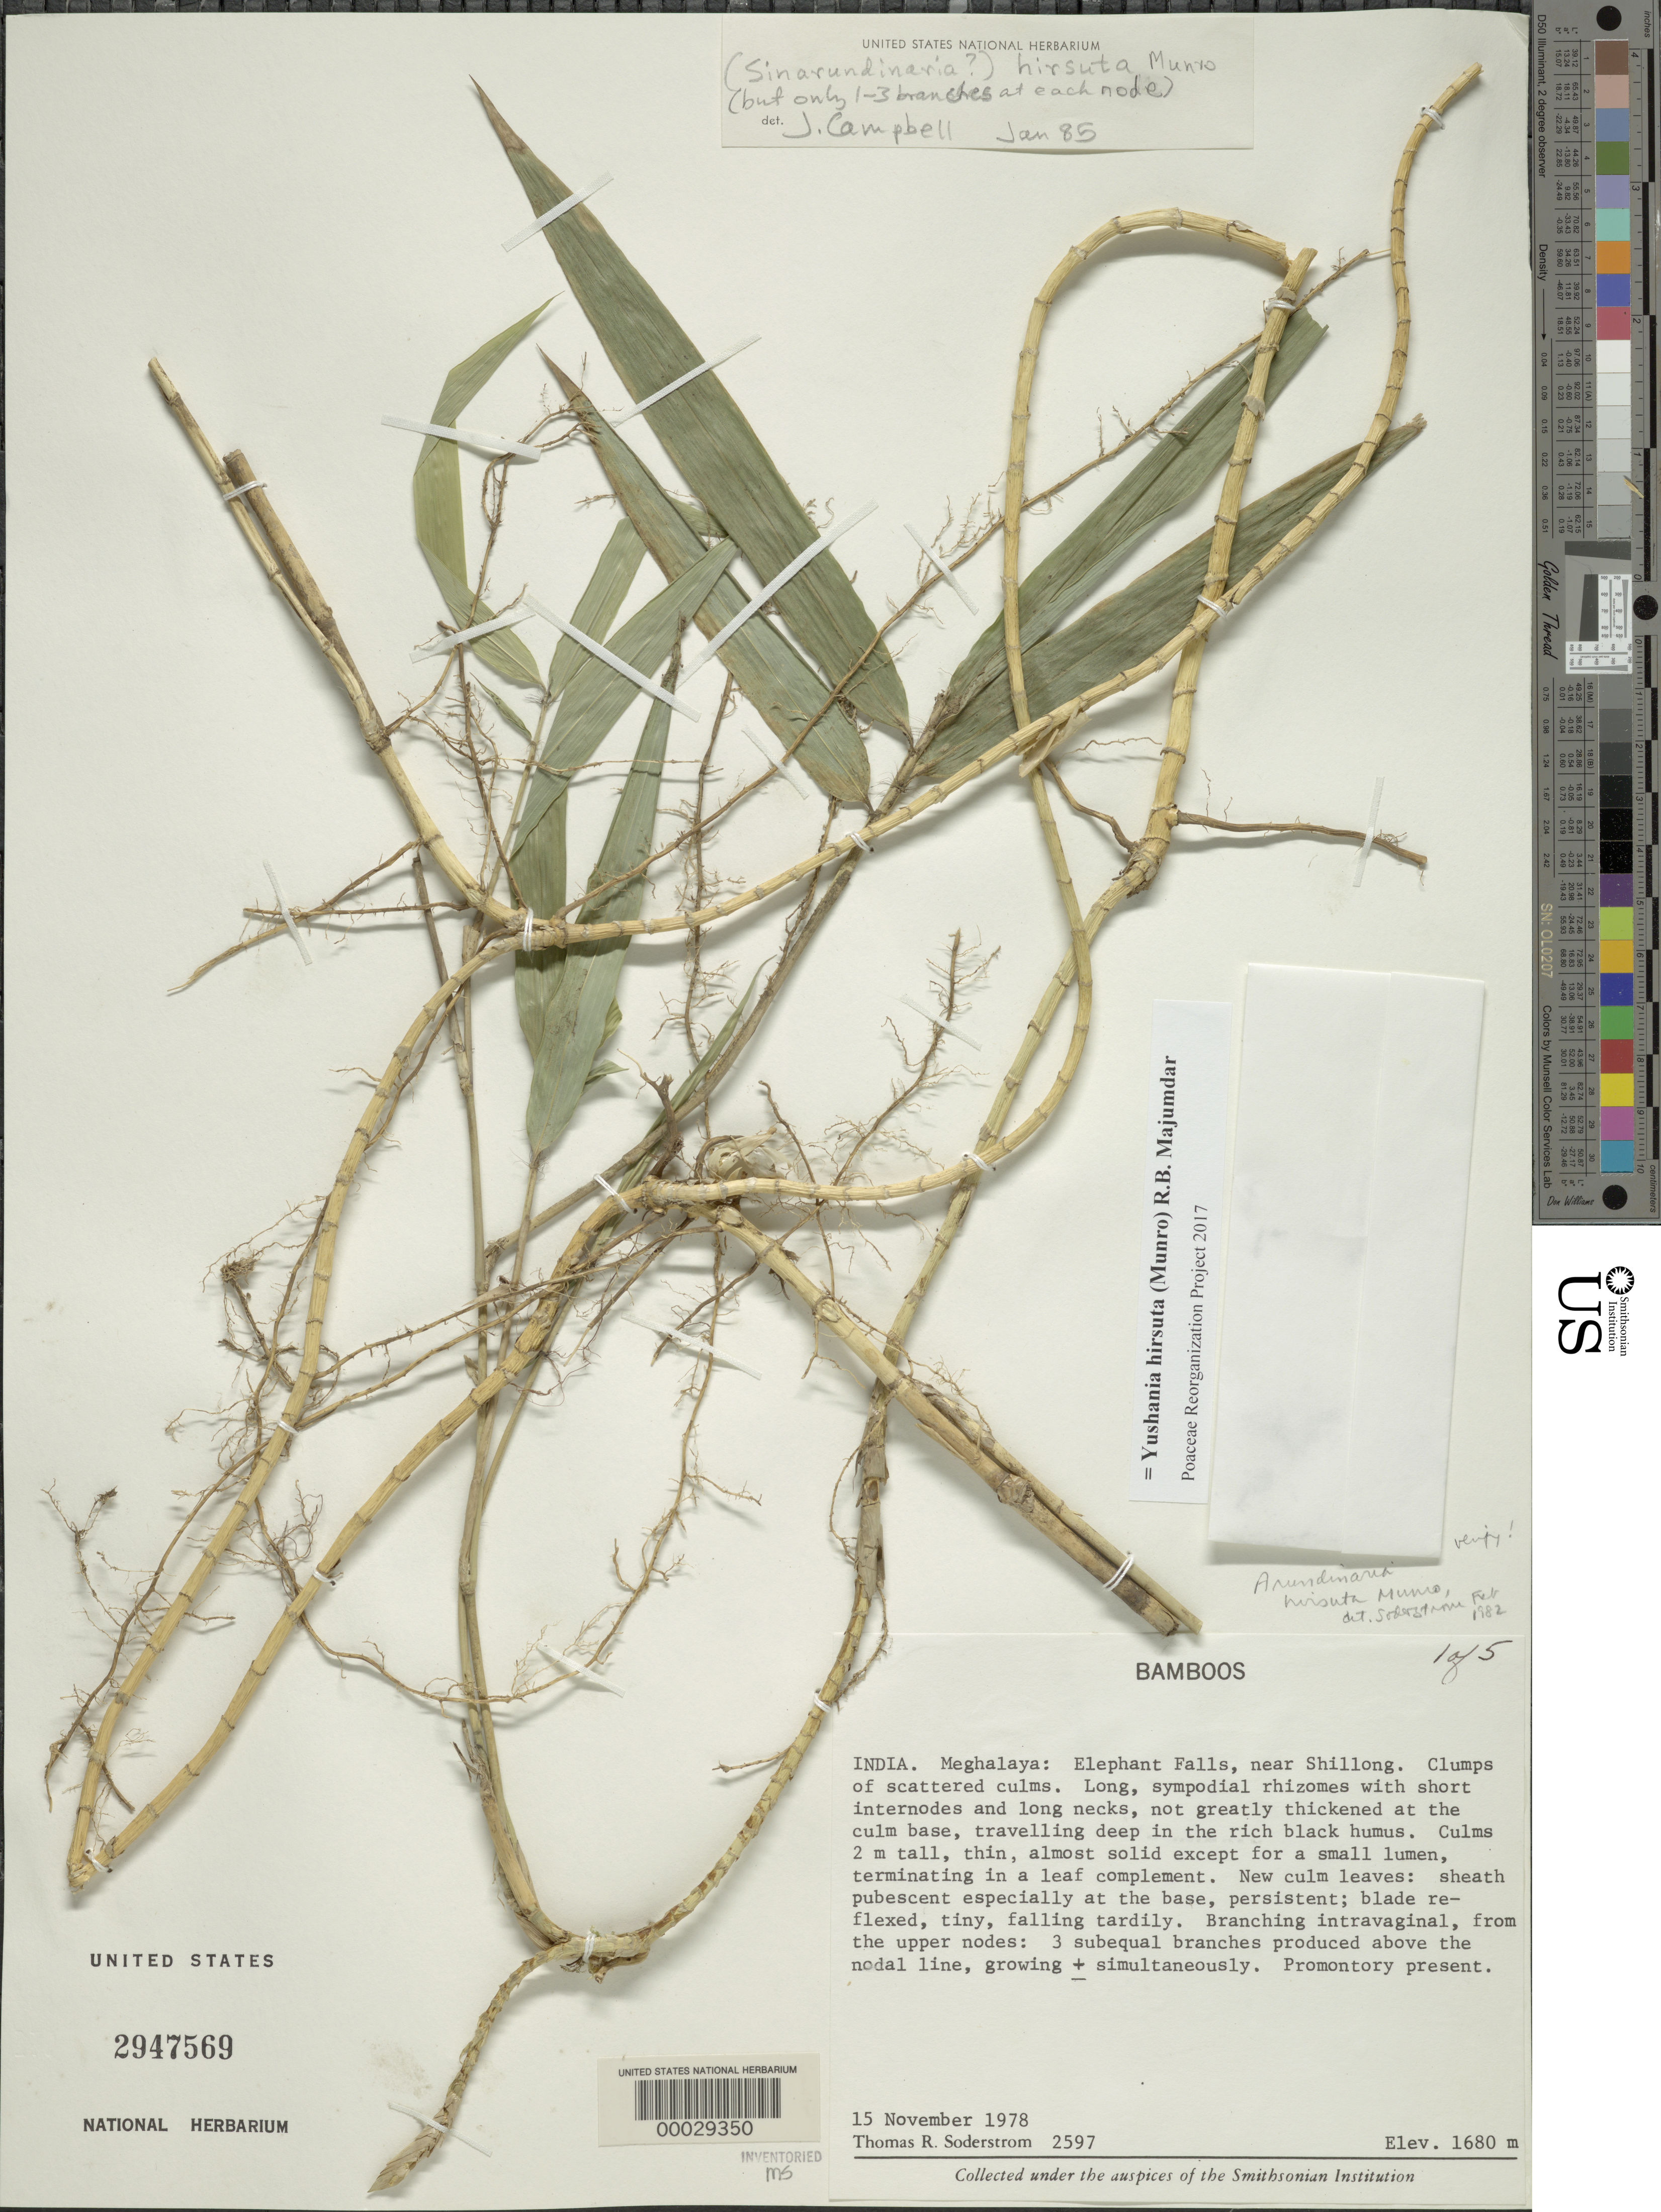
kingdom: Plantae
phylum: Tracheophyta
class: Liliopsida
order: Poales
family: Poaceae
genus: Yushania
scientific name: Yushania hirsuta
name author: (Munro) R.B. Majumdar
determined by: Poaceae Reorganization Project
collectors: T. R. Soderstrom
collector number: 2597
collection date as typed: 15 Nov 1978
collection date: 1978-11-15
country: India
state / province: Meghalaya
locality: Meghalaya, elephant falls, near shillong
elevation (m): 1680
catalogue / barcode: US 2947569